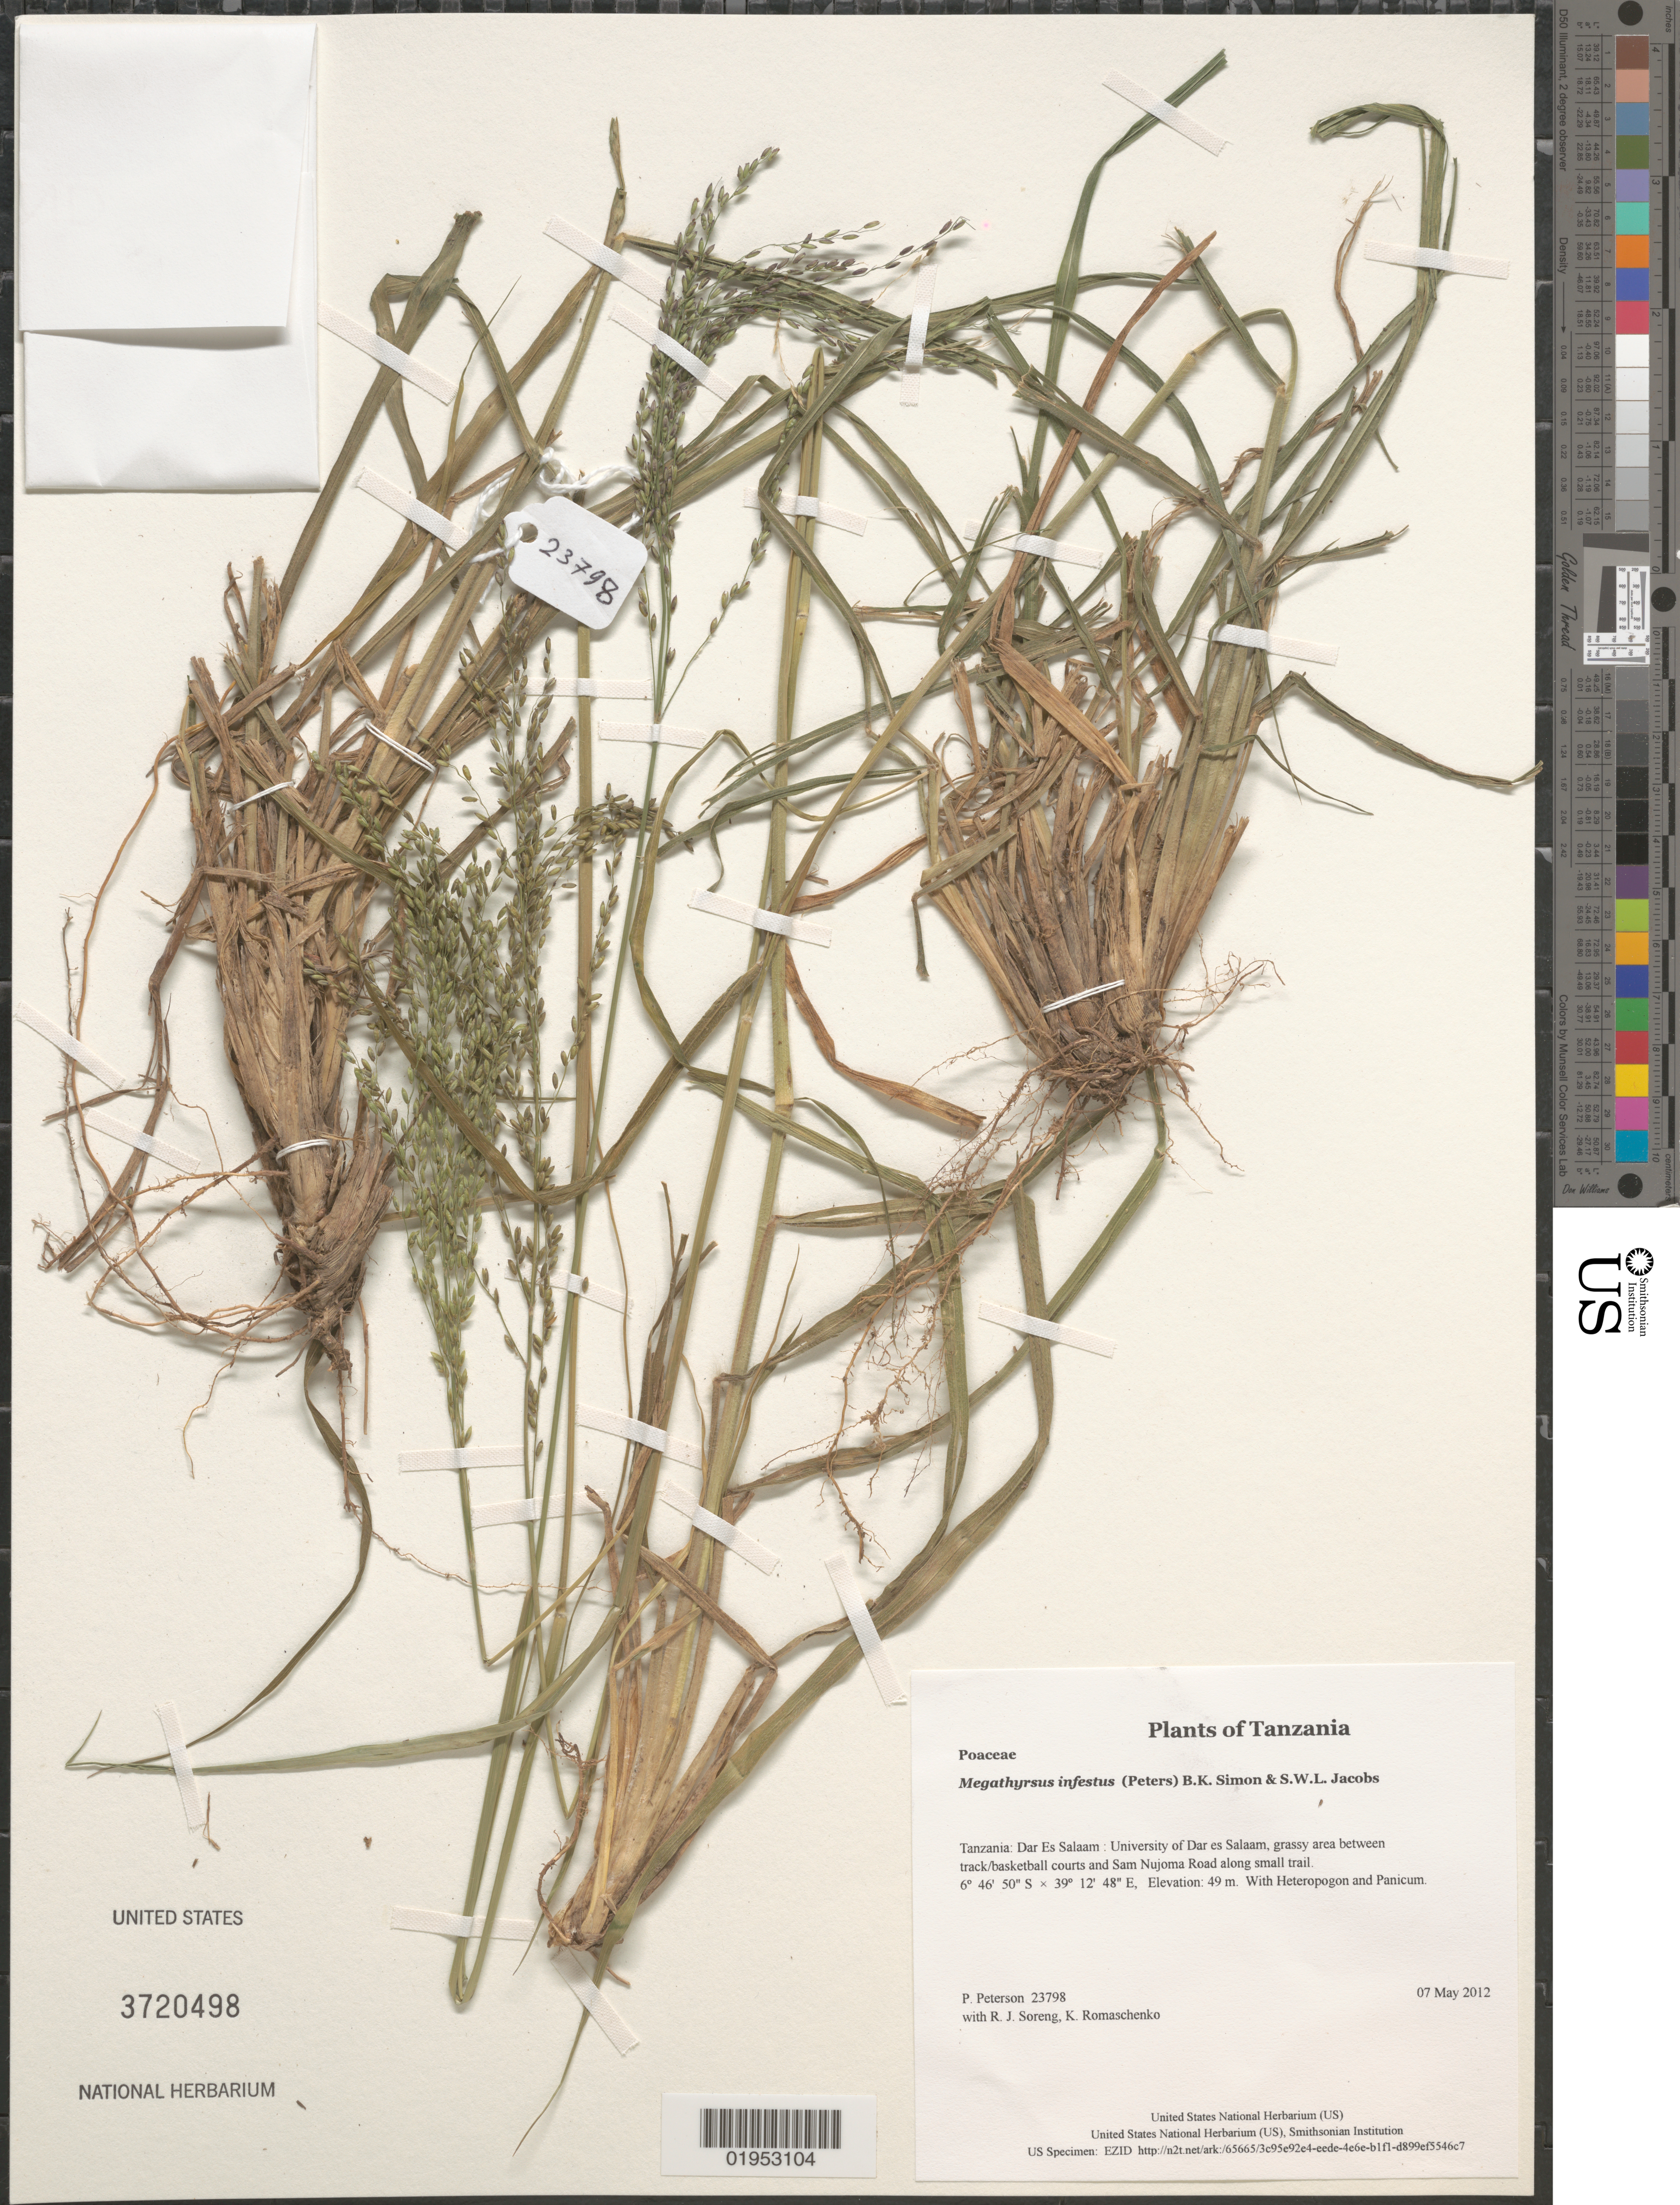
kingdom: Plantae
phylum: Tracheophyta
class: Liliopsida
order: Poales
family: Poaceae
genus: Megathyrsus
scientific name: Megathyrsus infestus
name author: (Peters) B.K. Simon & S.W.L. Jacobs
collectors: P. M. Peterson, R. J. Soreng & K. Romaschenko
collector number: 23798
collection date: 2012-05-07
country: Tanzania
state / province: Dar Es Salaam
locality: University of Dar es Salaam, grassy area between track/basketball courts and Sam Nujoma Road along small trail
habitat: With Heteropogon and Panicum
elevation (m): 49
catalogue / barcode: US 3720498